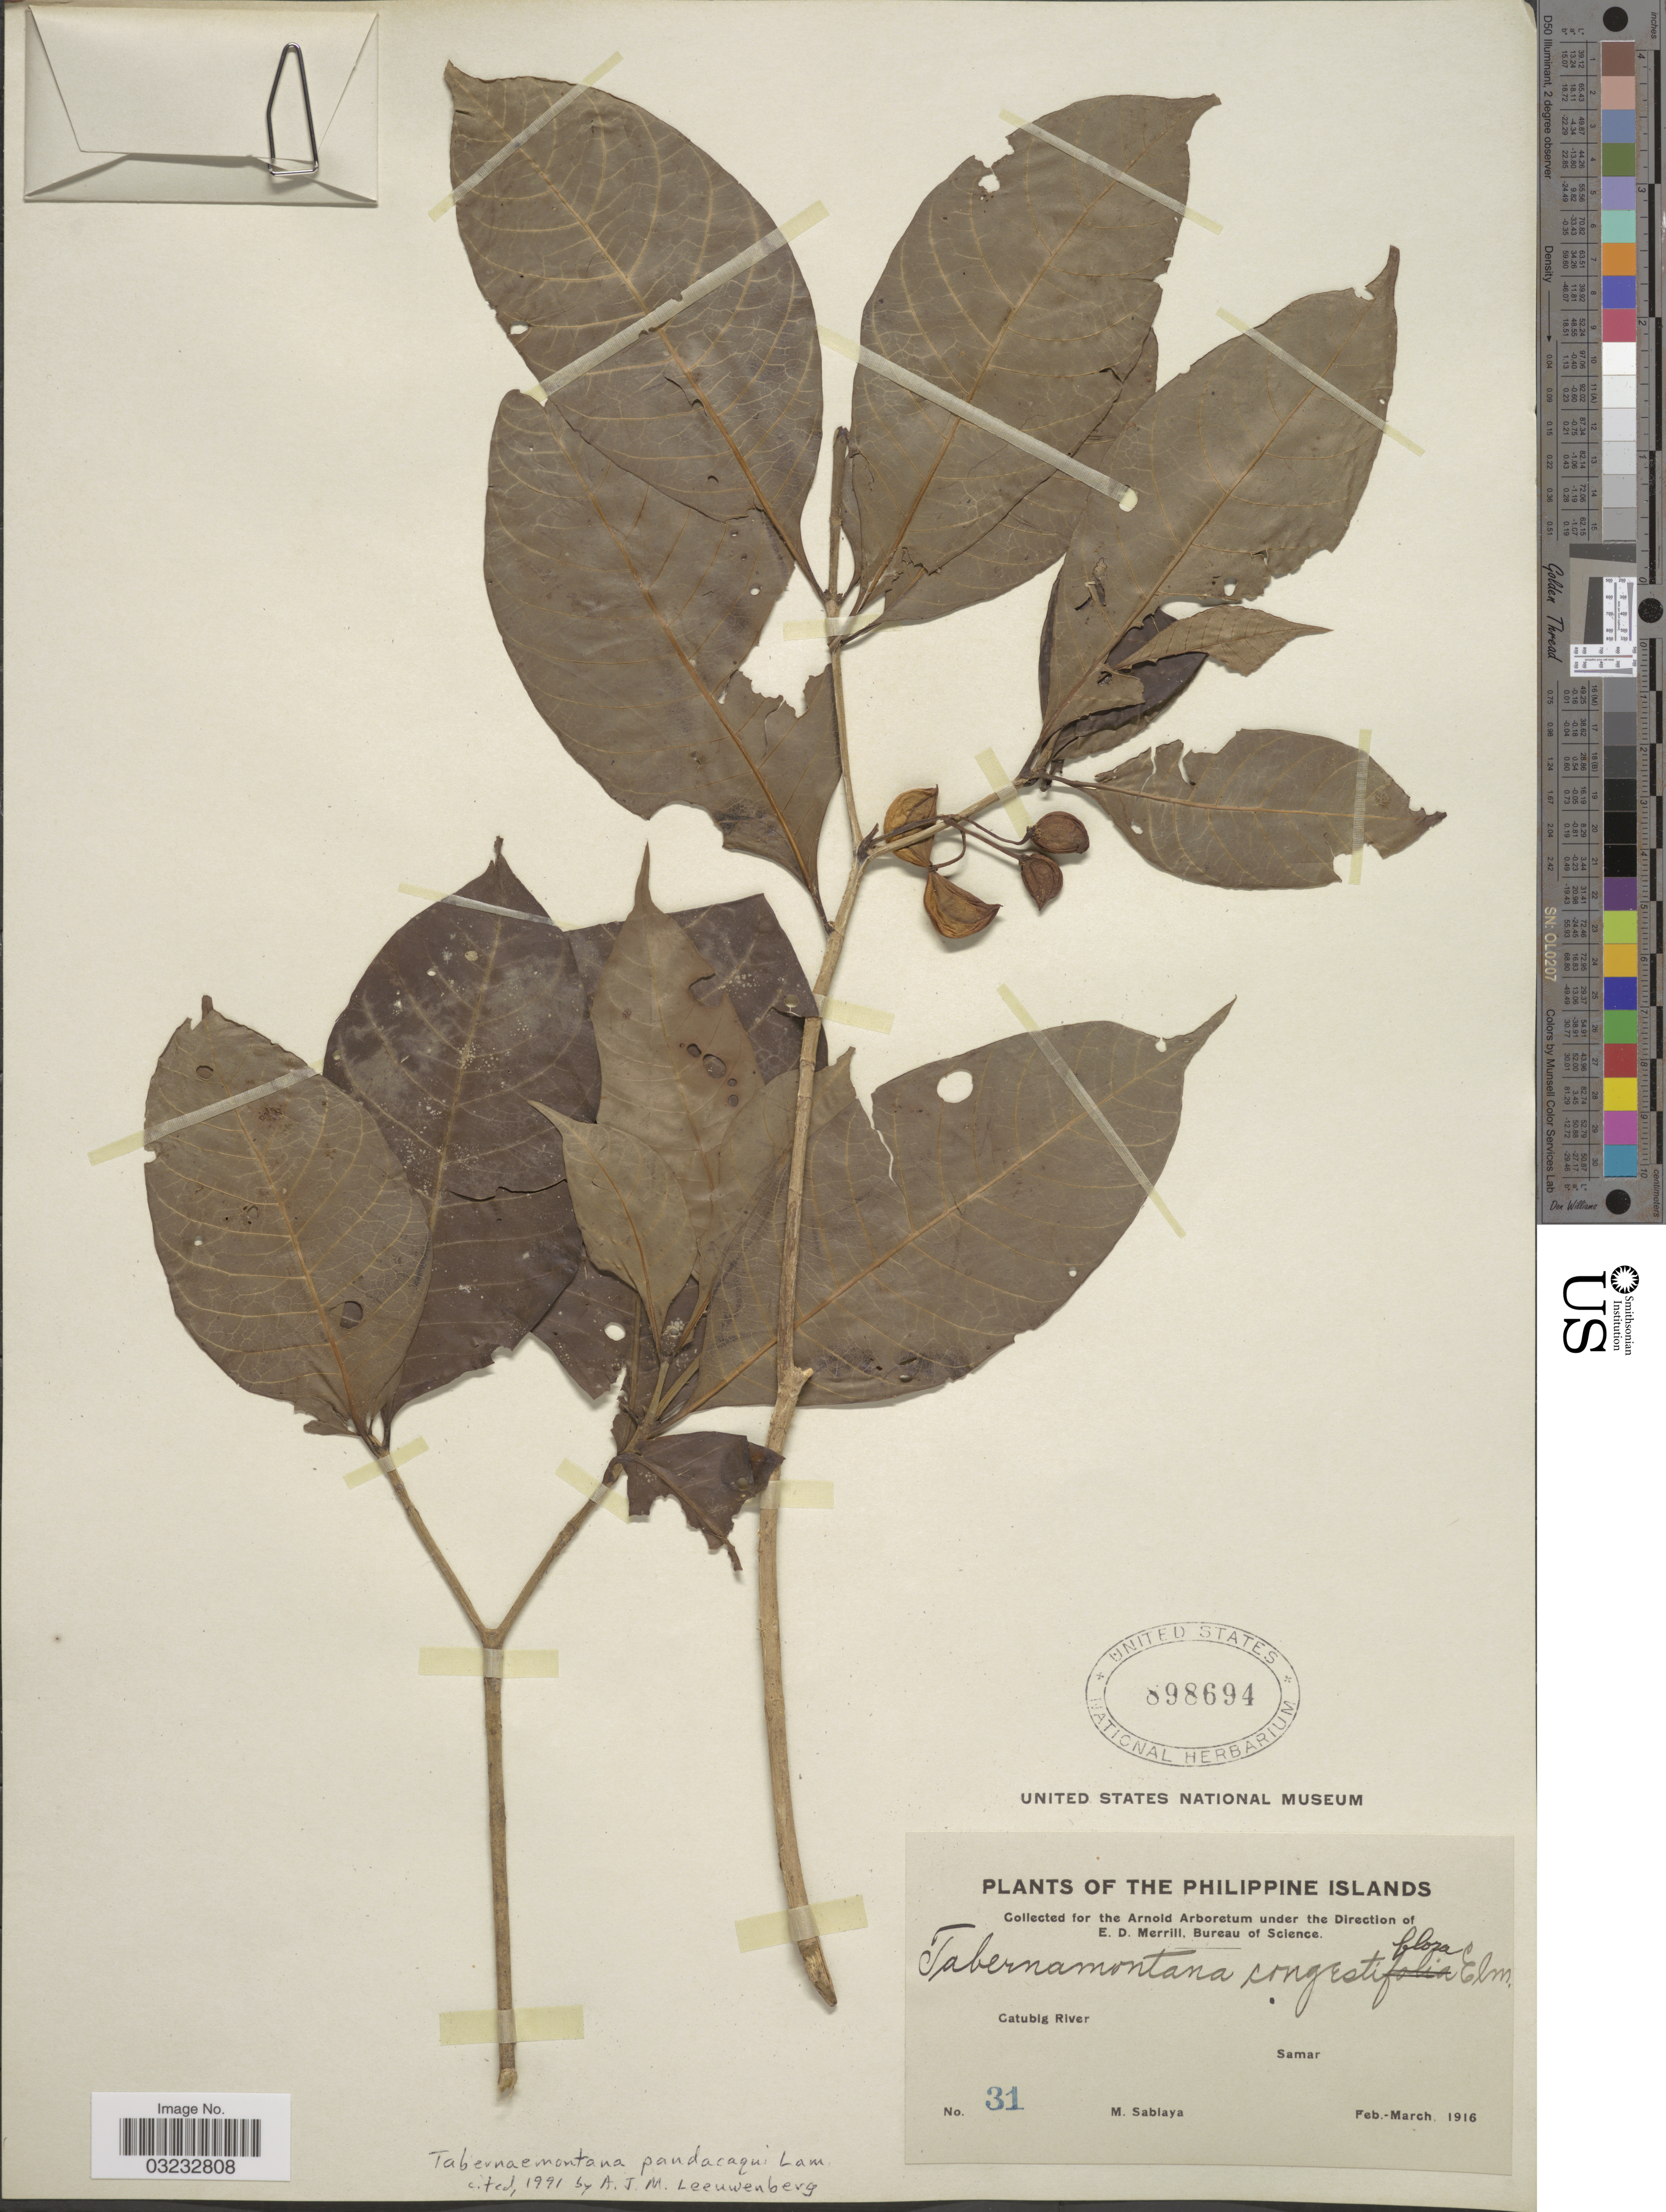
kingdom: Plantae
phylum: Tracheophyta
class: Magnoliopsida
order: Gentianales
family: Apocynaceae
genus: Tabernaemontana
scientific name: Tabernaemontana pandacaqui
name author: Poir.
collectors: M. Sablaya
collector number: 31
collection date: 1916-02/1916-03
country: Philippines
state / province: Eastern Visayas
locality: Philippine Islands. Catubig River. Samar.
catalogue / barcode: US 898694